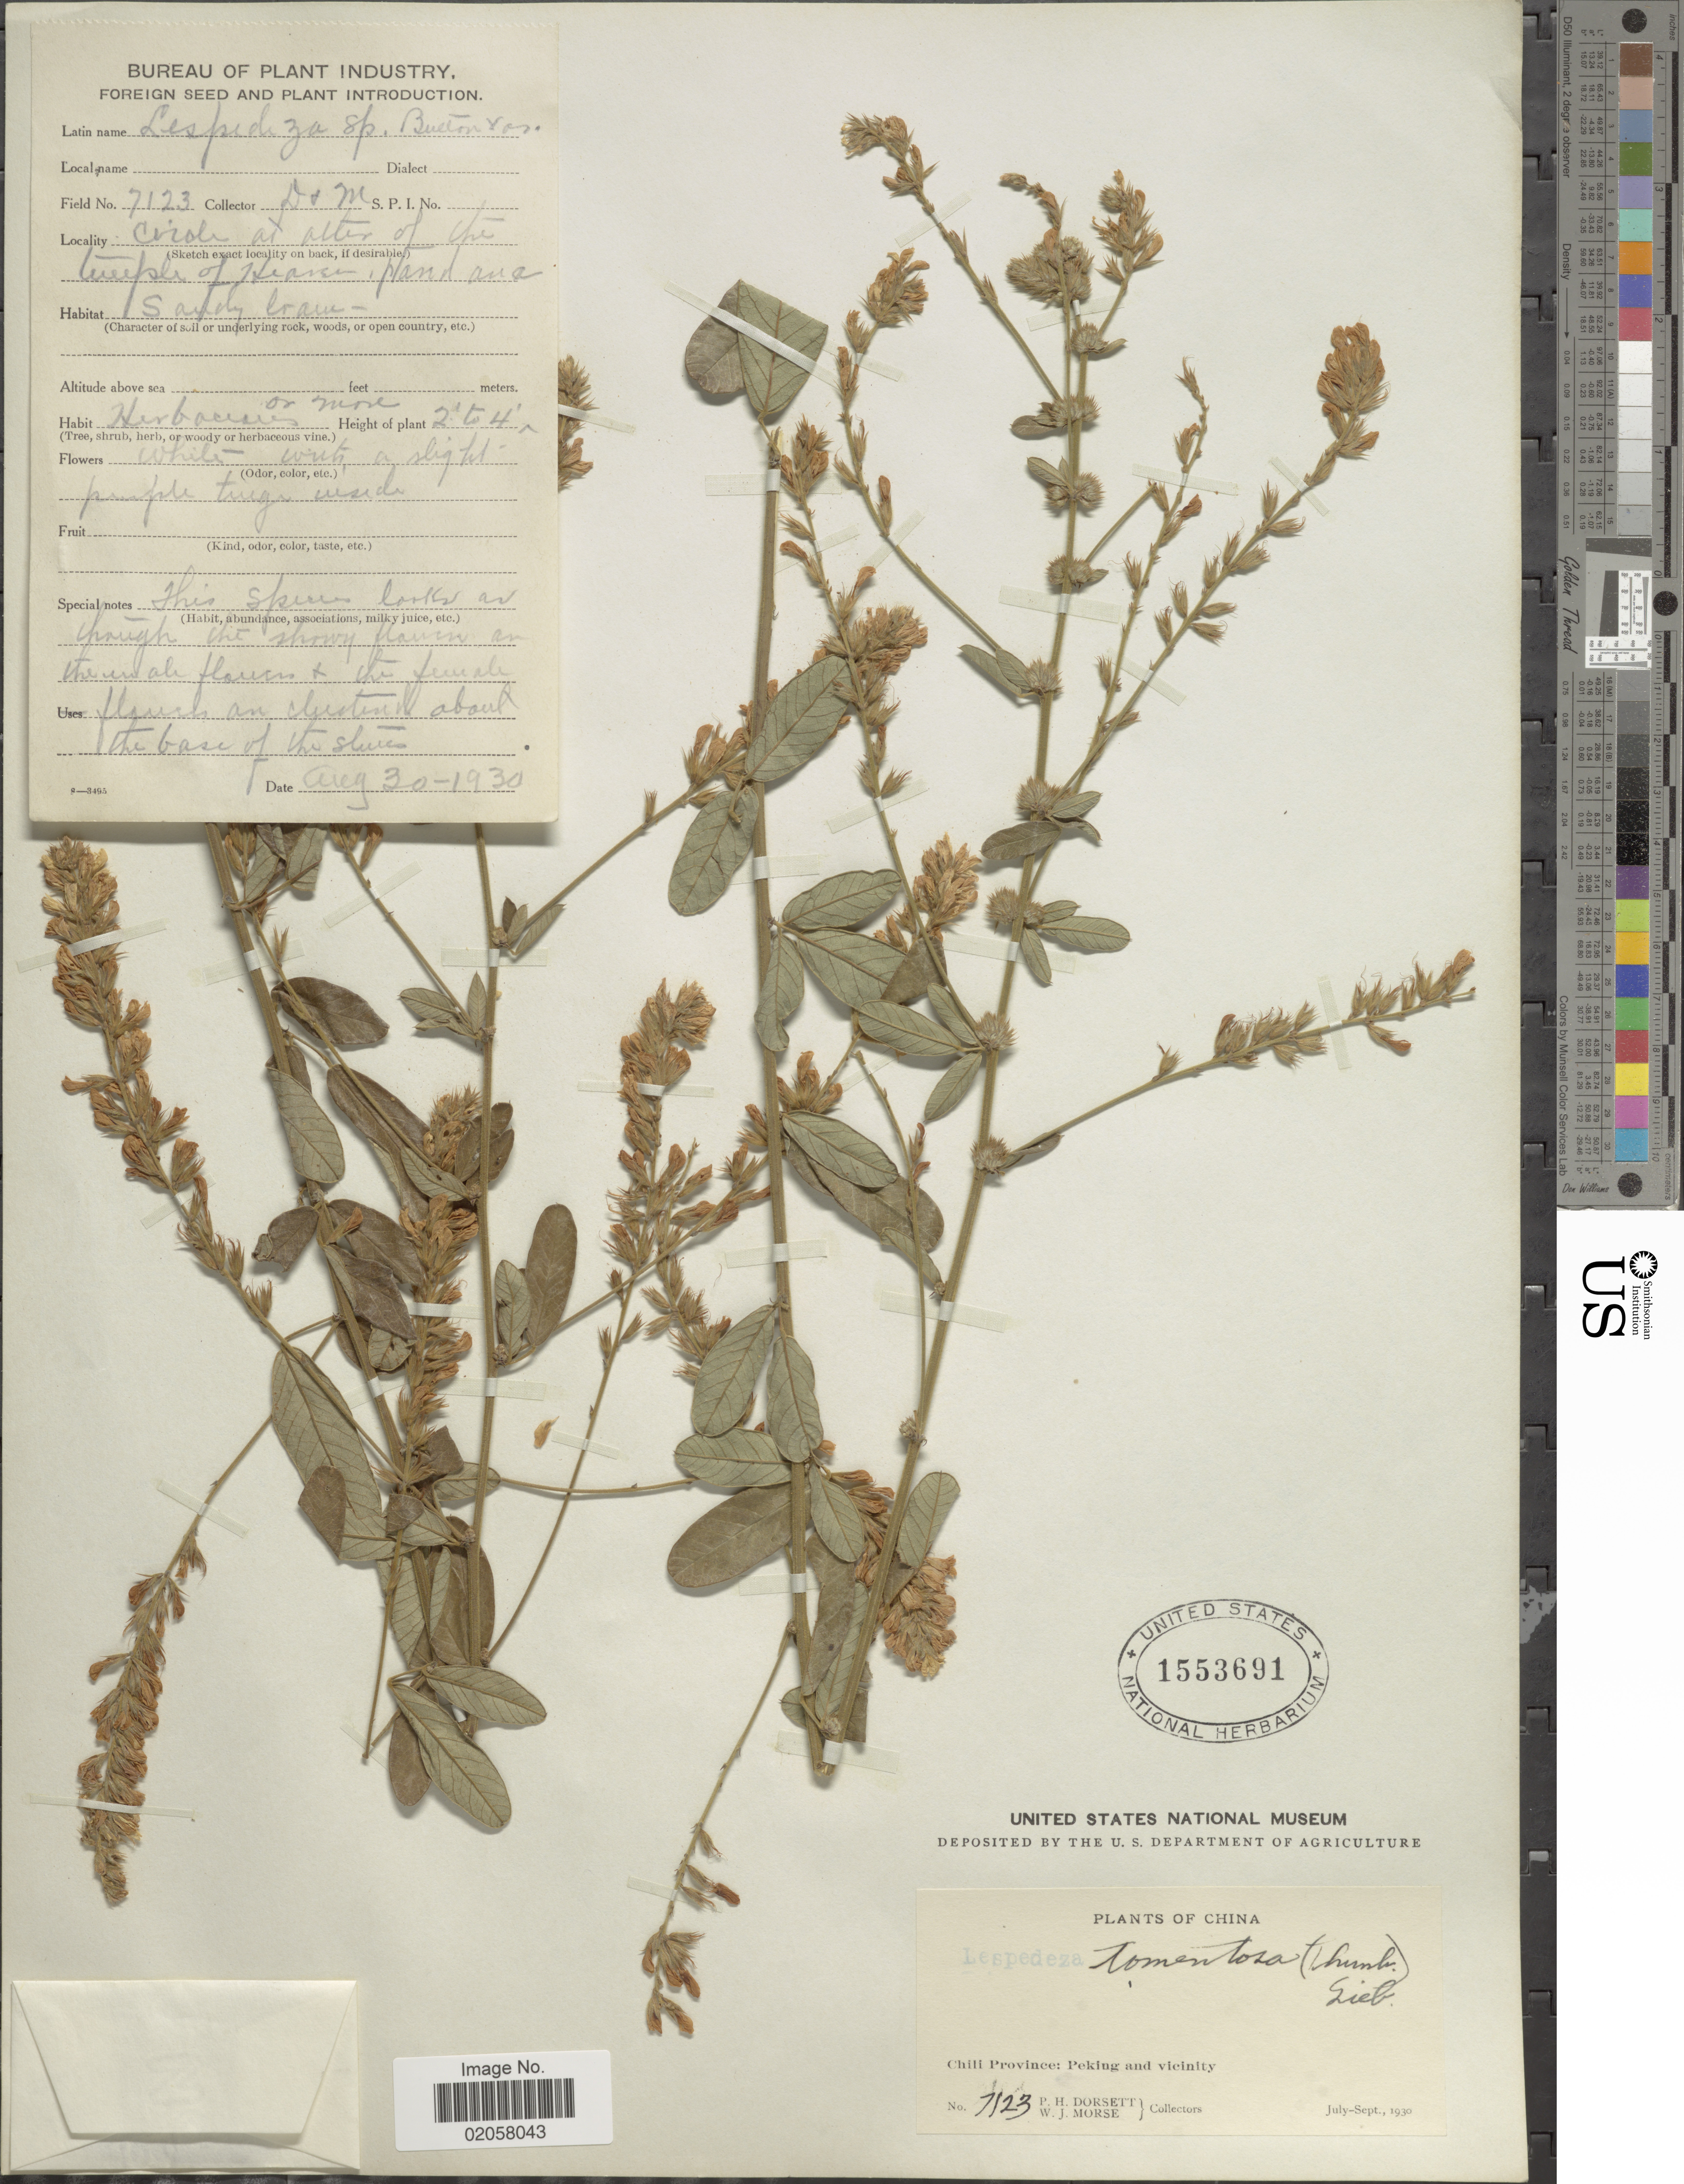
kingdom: Plantae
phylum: Tracheophyta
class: Magnoliopsida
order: Fabales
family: Fabaceae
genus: Lespedeza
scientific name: Lespedeza tomentosa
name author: (Thunb.) Siebold ex Maxim.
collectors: P. H. Dorsett & W. J. Morse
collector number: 7123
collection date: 1930-07/1930-09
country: China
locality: Chili Province: Peking and vicinity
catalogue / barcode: US 1553691